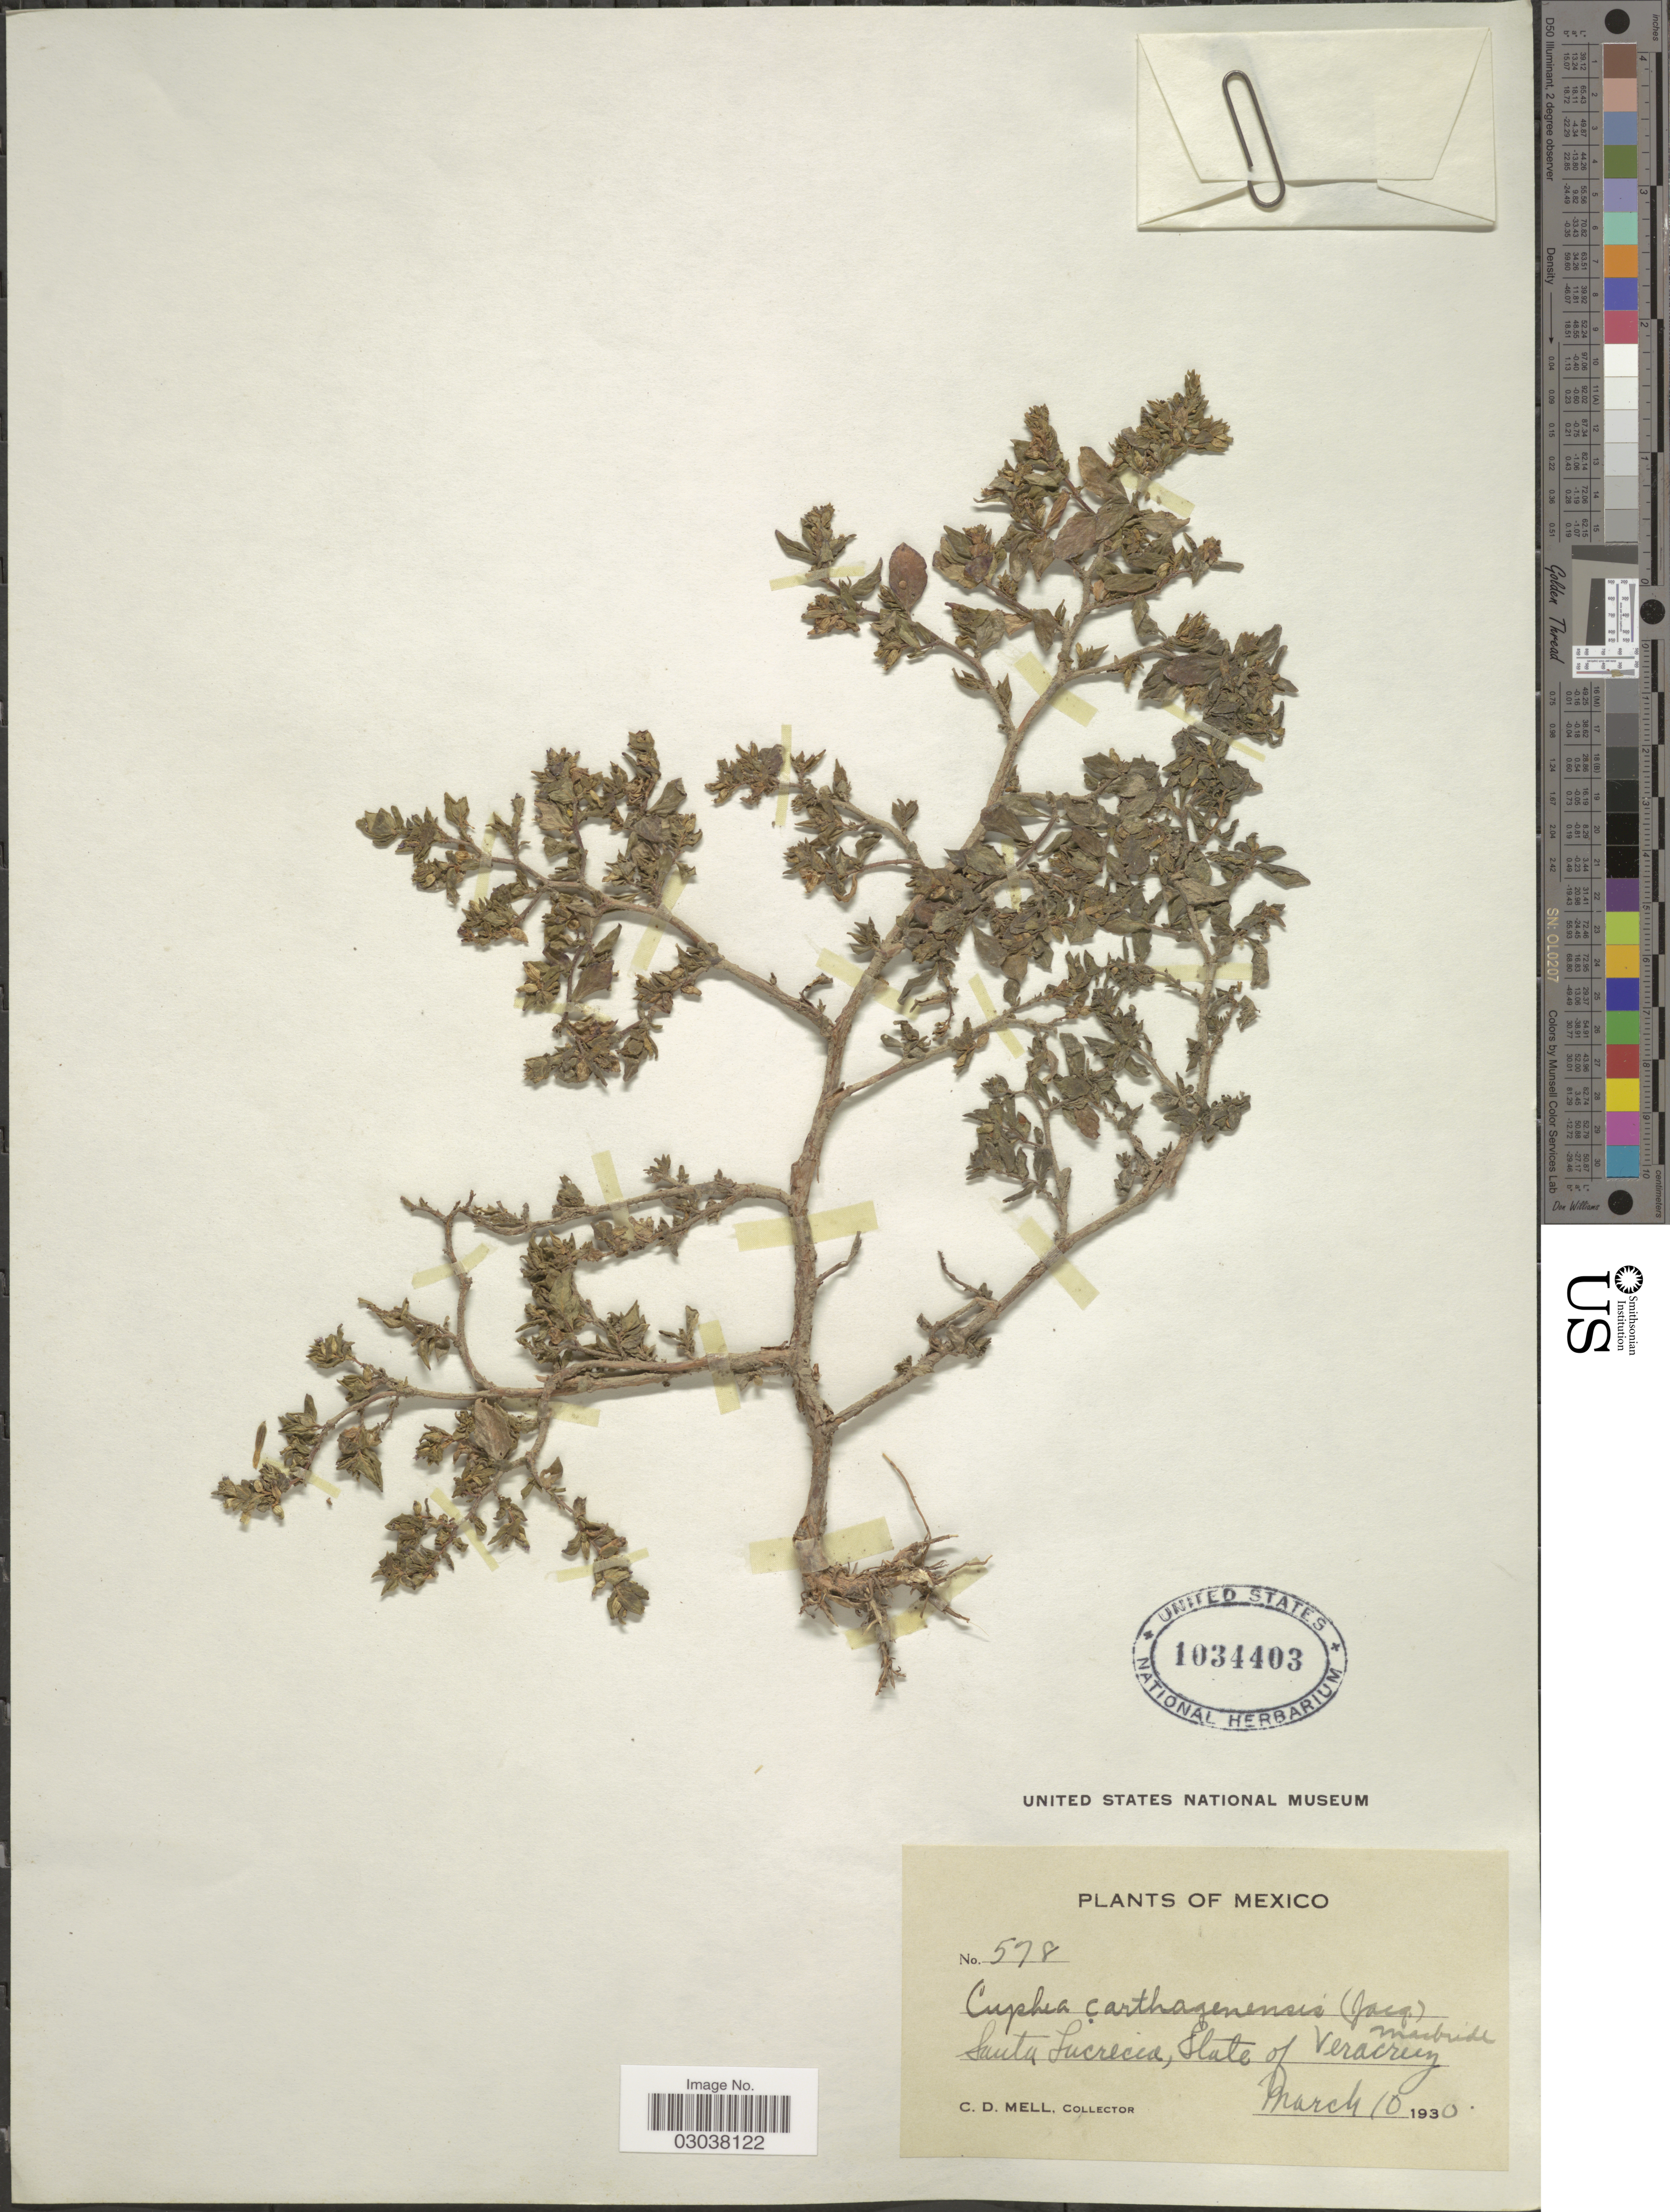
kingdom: Plantae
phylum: Tracheophyta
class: Magnoliopsida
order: Myrtales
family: Lythraceae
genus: Cuphea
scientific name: Cuphea carthagenensis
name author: (Jacq.) J.F. Macbr.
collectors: C. D. Mell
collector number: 578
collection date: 1930-03-10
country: Mexico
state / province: Veracruz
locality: Santa Lucrecia, State of Veracruz.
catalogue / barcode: US 1034403